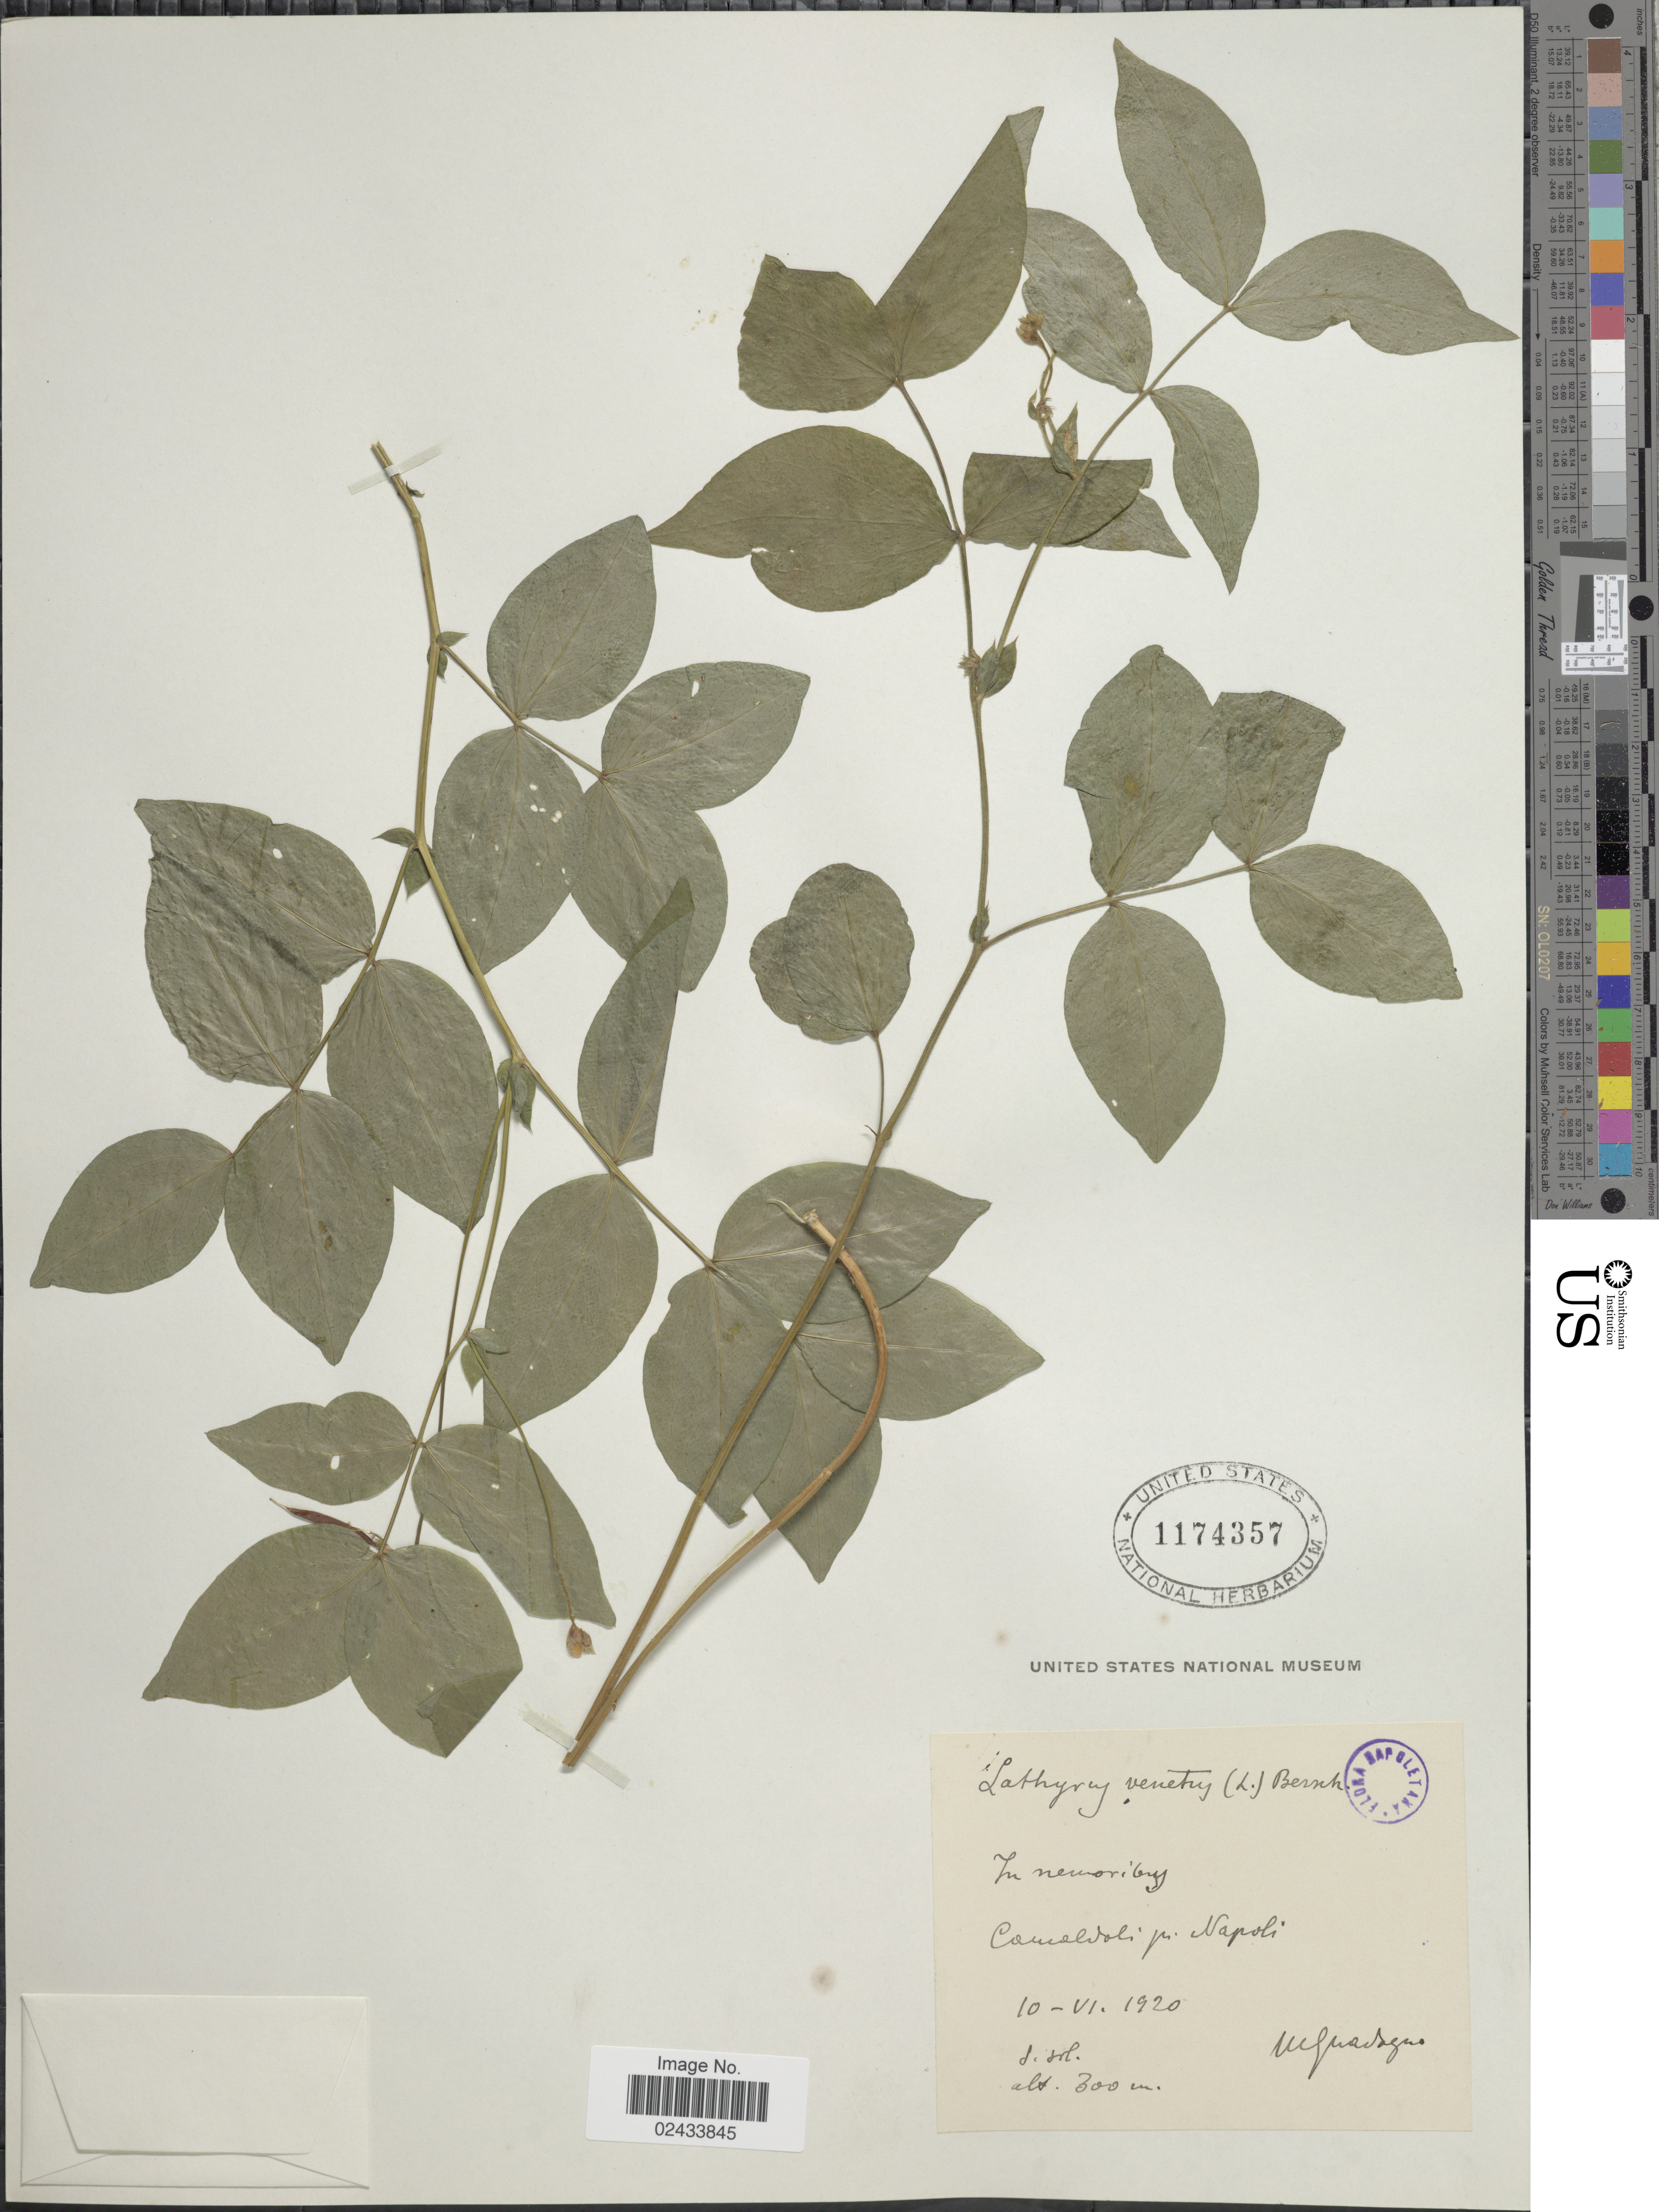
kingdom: Plantae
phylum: Tracheophyta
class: Magnoliopsida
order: Fabales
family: Fabaceae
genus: Lathyrus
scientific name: Lathyrus venetus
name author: (Mill.) Wohlf.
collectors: M. Guadagno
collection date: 1920-06-10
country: Italy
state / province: Campania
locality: Camaldoli: pr. Napoli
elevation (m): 300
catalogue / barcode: US 1174357